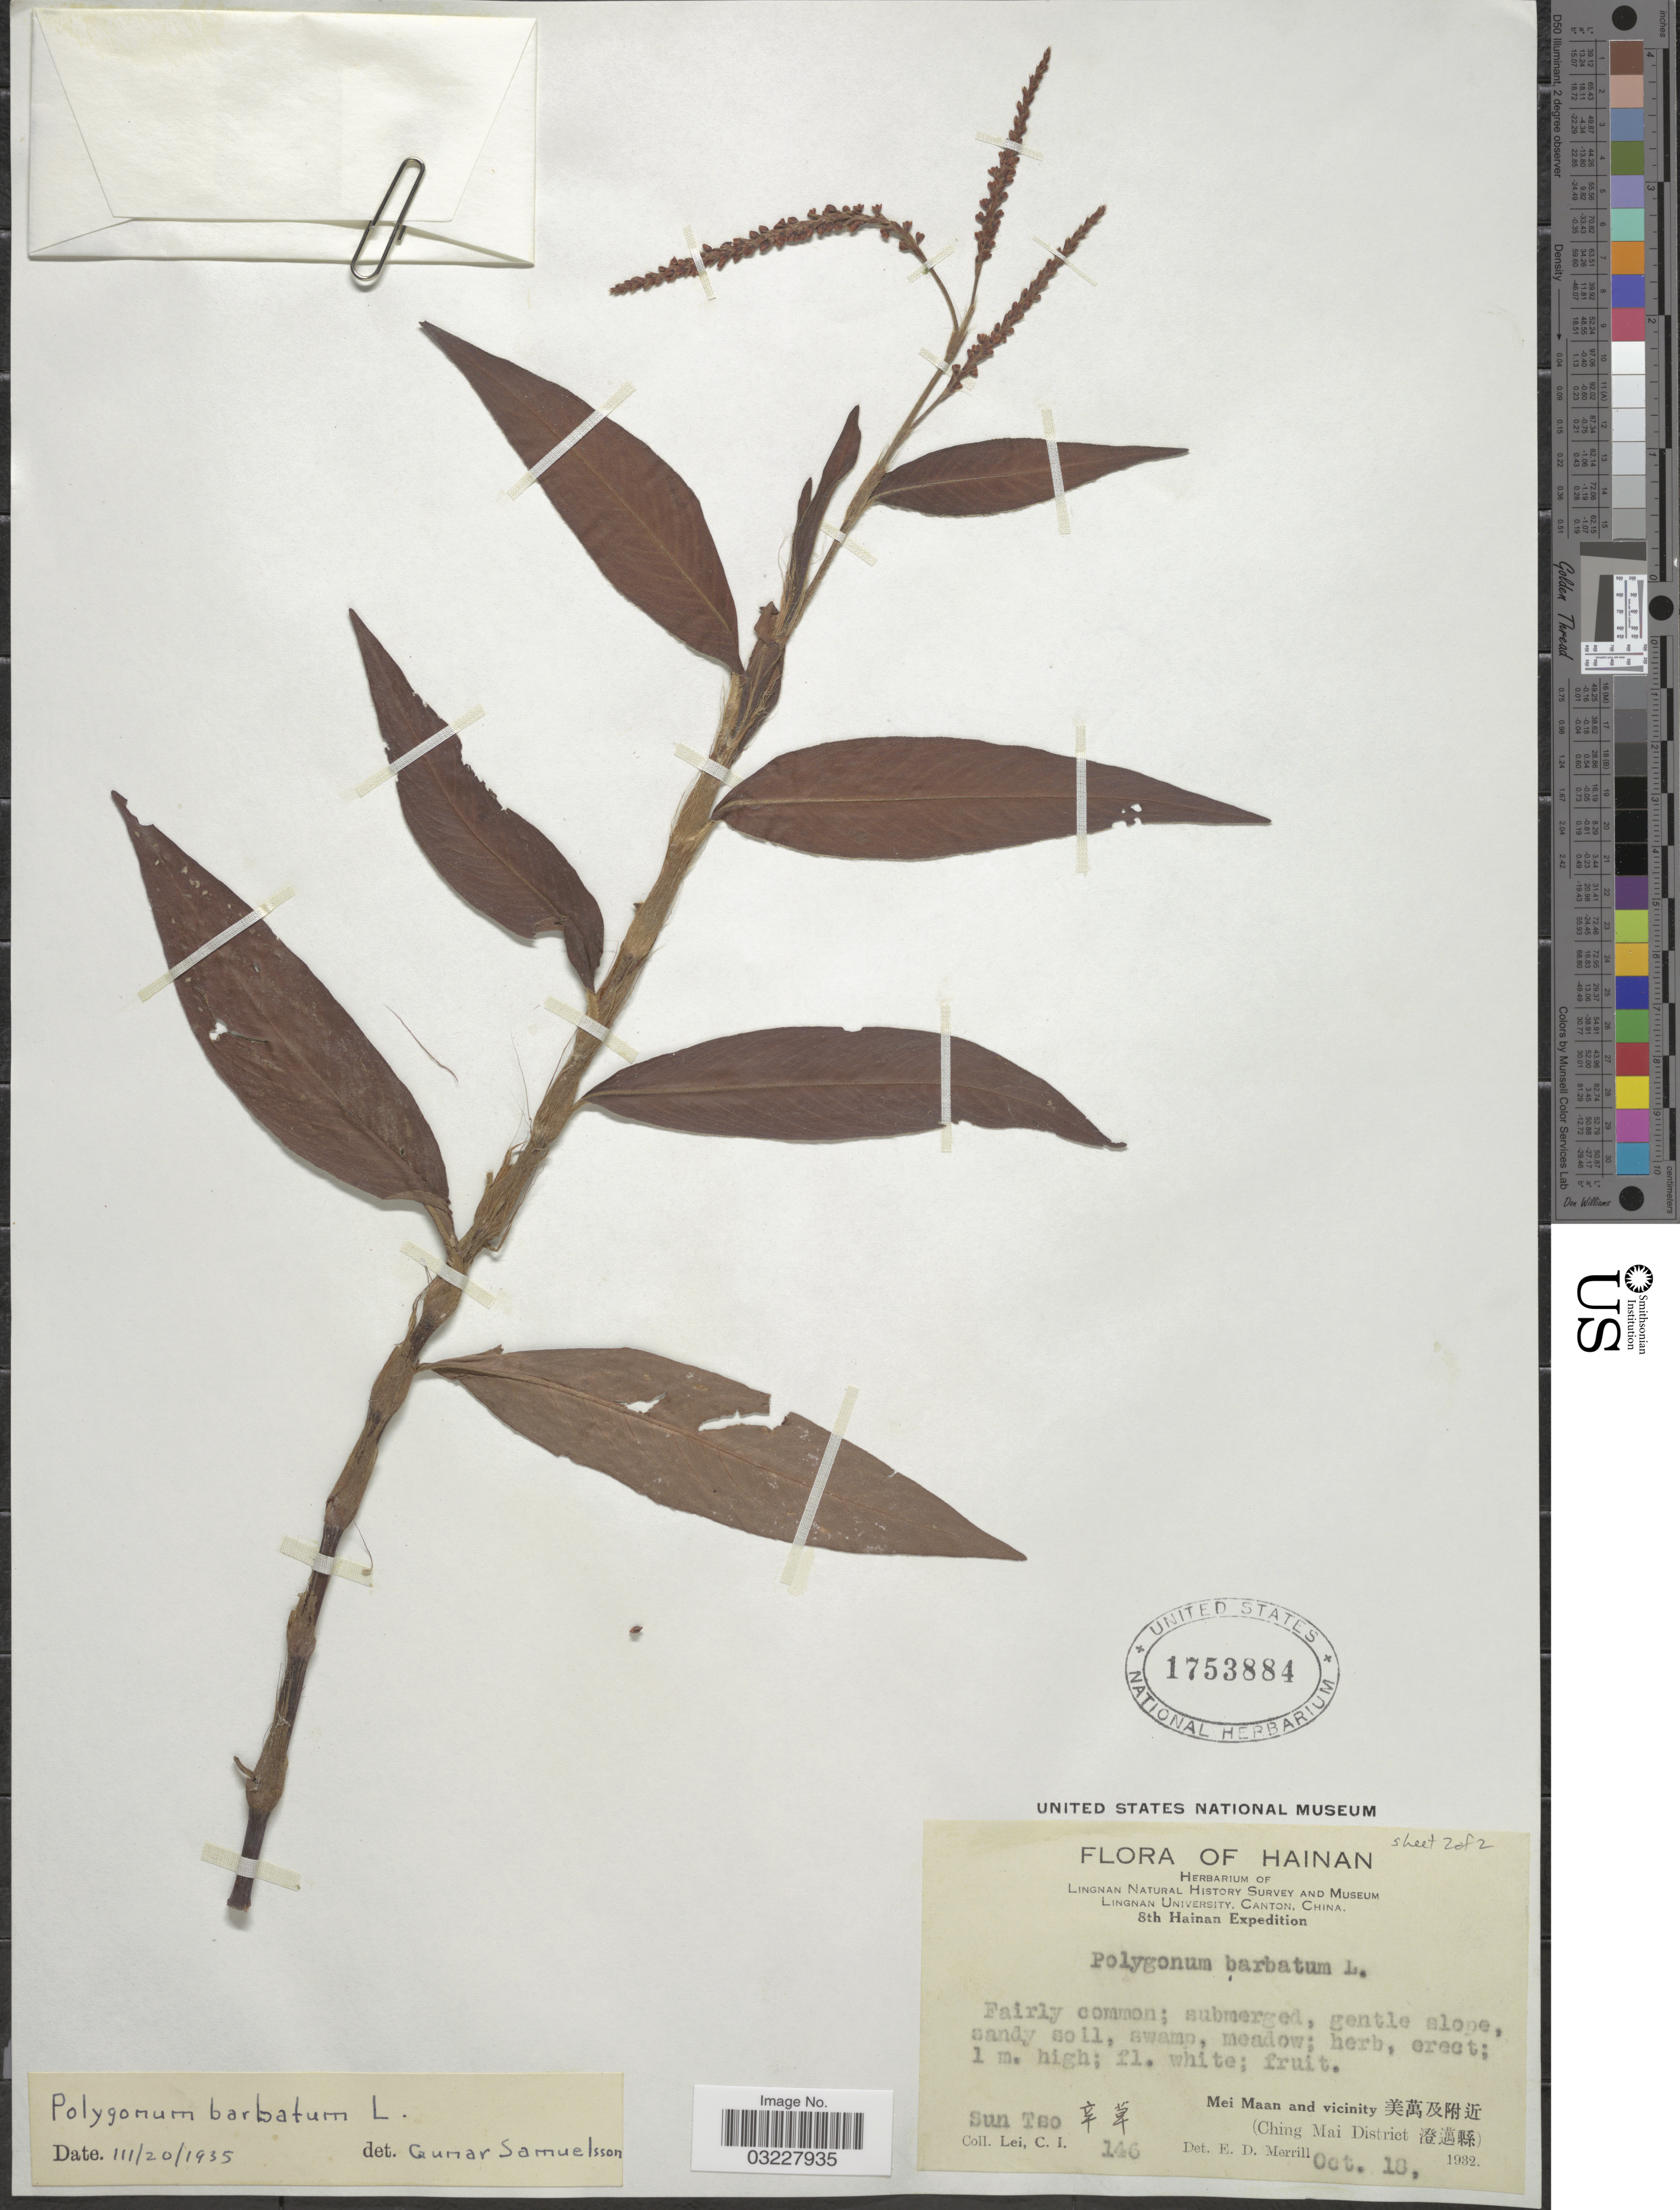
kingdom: Plantae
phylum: Tracheophyta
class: Magnoliopsida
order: Caryophyllales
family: Polygonaceae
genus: Polygonum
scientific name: Polygonum barbatum var. barbatum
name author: L.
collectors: C. I. Lei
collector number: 146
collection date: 1932-10-18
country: China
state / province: Hainan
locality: Mei Maan and vicinity X. Sun Tso X. (Ching Mai District X).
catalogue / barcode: US 1753884